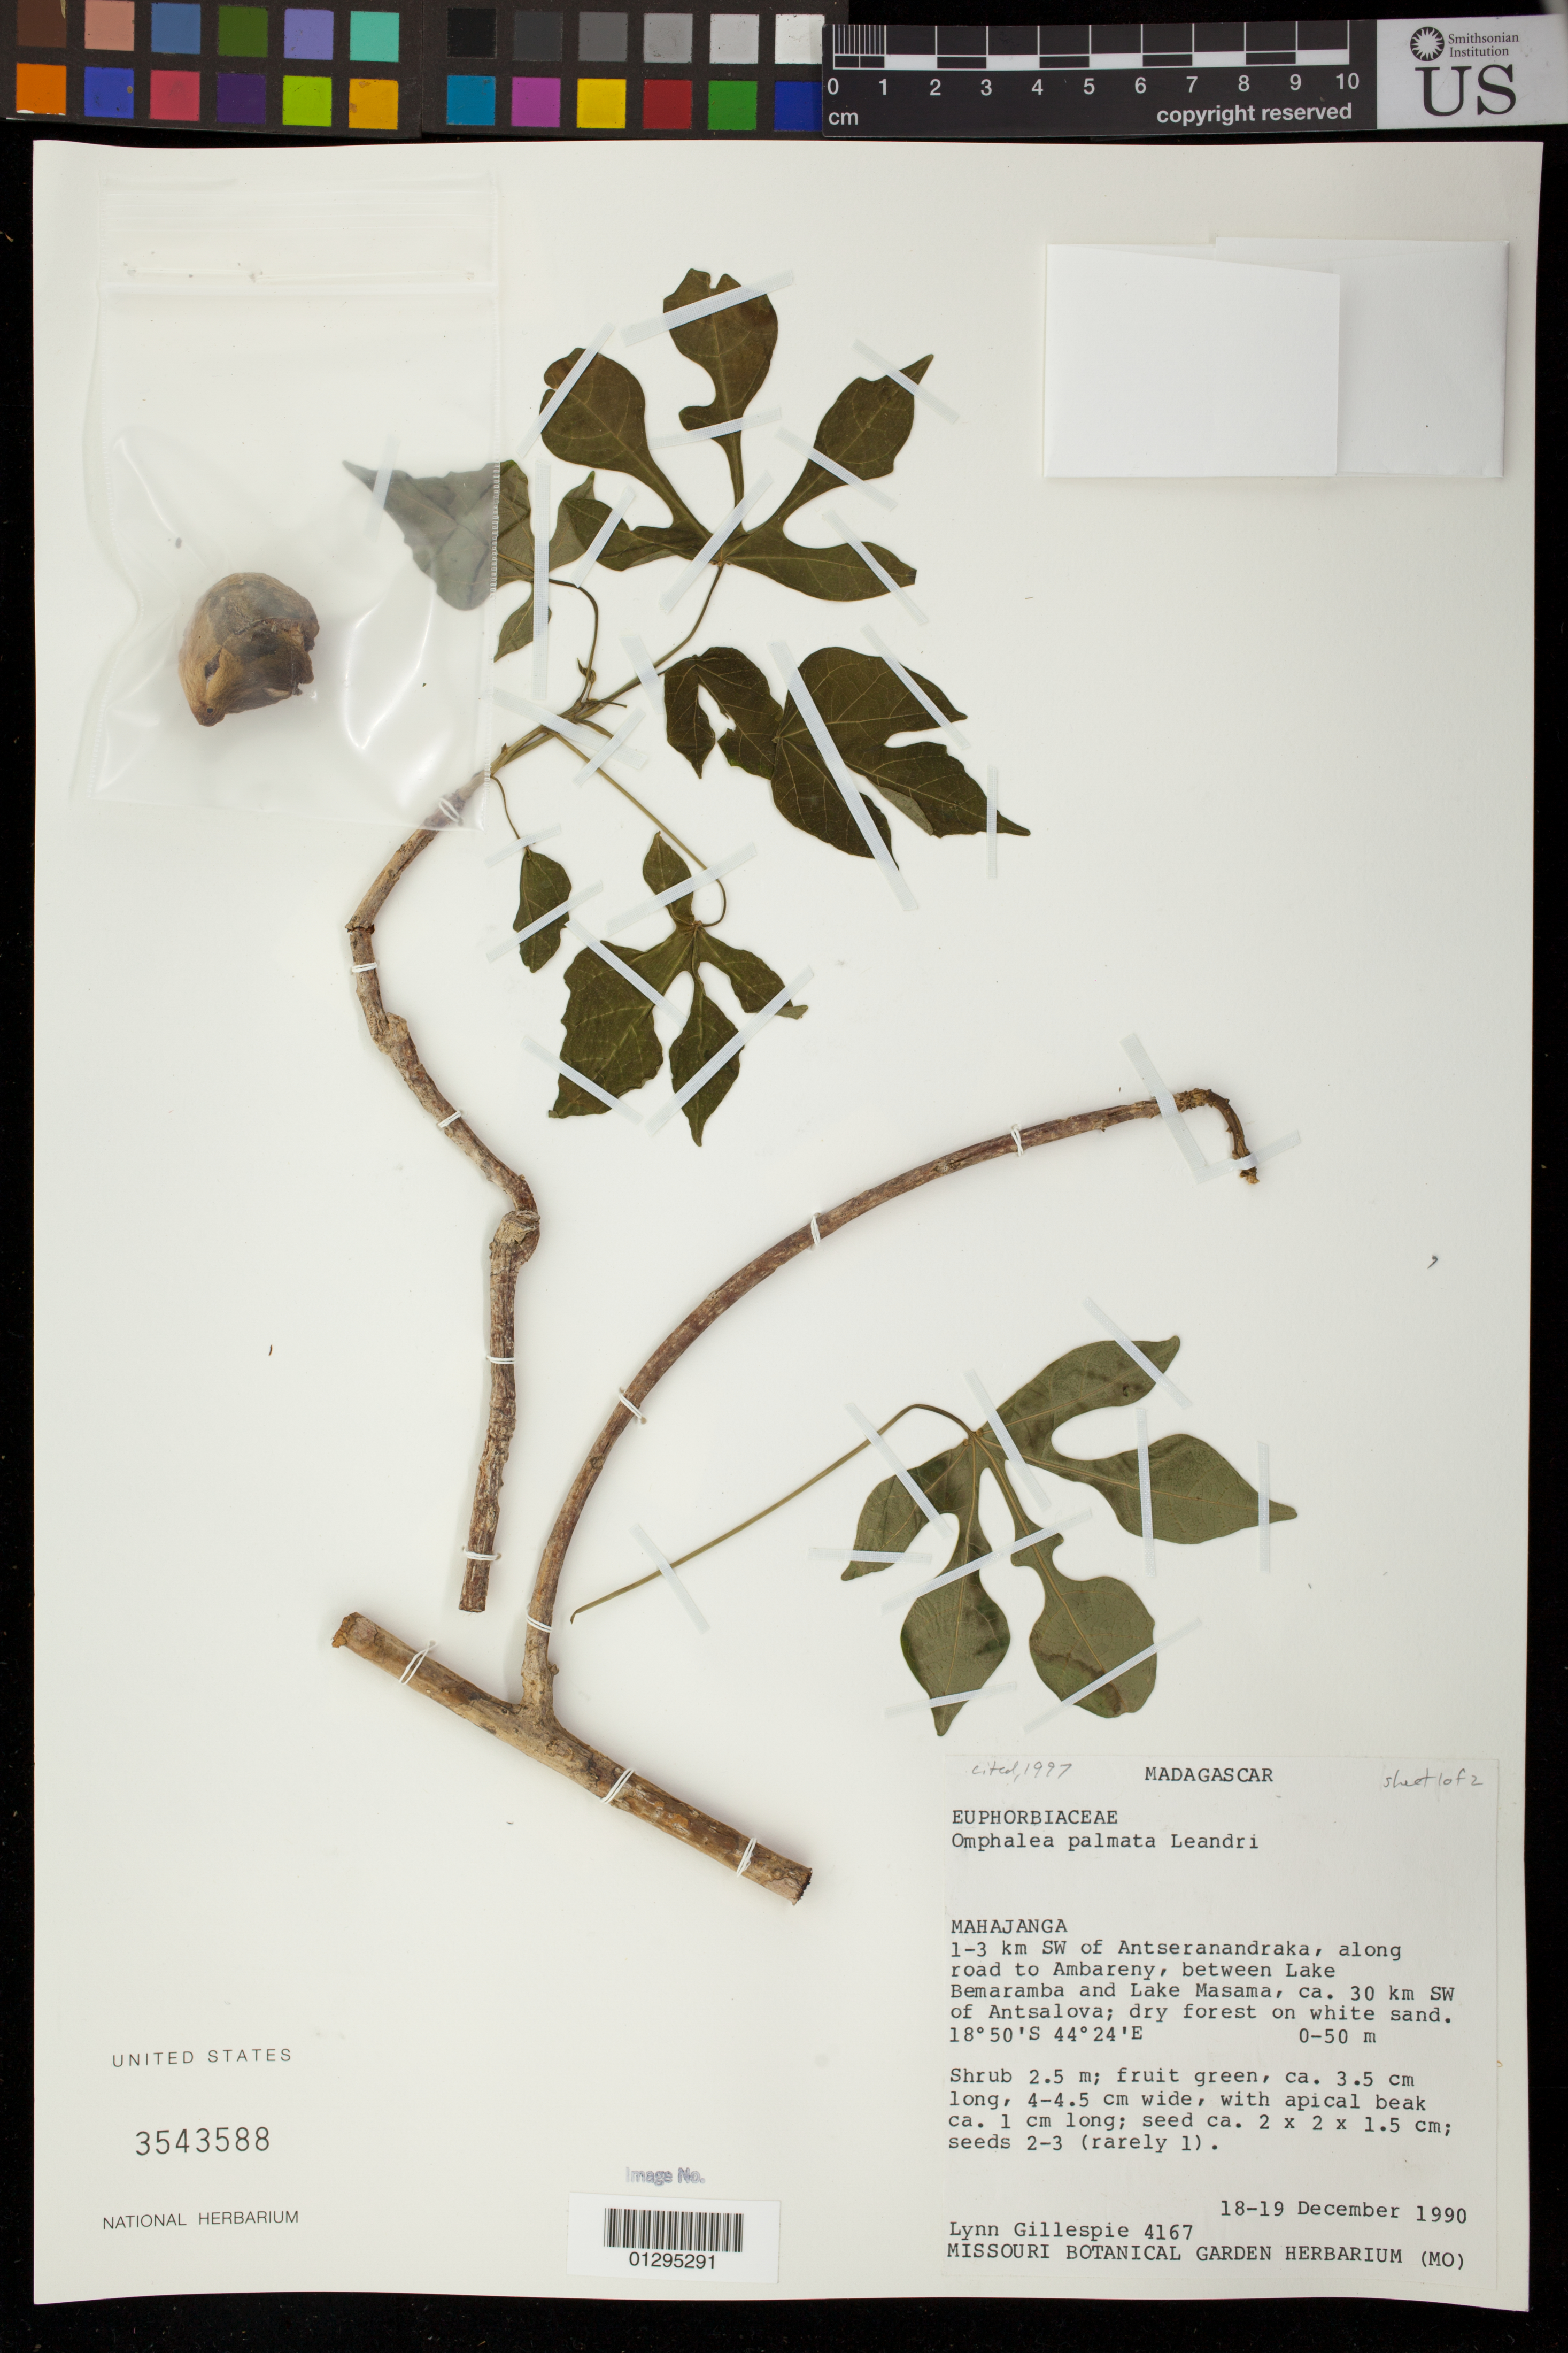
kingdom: Plantae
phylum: Tracheophyta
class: Magnoliopsida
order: Malpighiales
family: Euphorbiaceae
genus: Omphalea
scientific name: Omphalea palmata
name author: Leandri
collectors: L. J. Gillespie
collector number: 4167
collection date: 1990-12-18/1990-12-19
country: Madagascar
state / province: Boeny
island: Madagascar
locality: Mahajanga. 1-3 km SW of Antseranandraka, along road to Ambareny, between Lake Bemaramba and Lake Masama, ca. 30 km SW of Antsalova.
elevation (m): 0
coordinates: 18°50'S, 44°24'E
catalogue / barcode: US 3543588